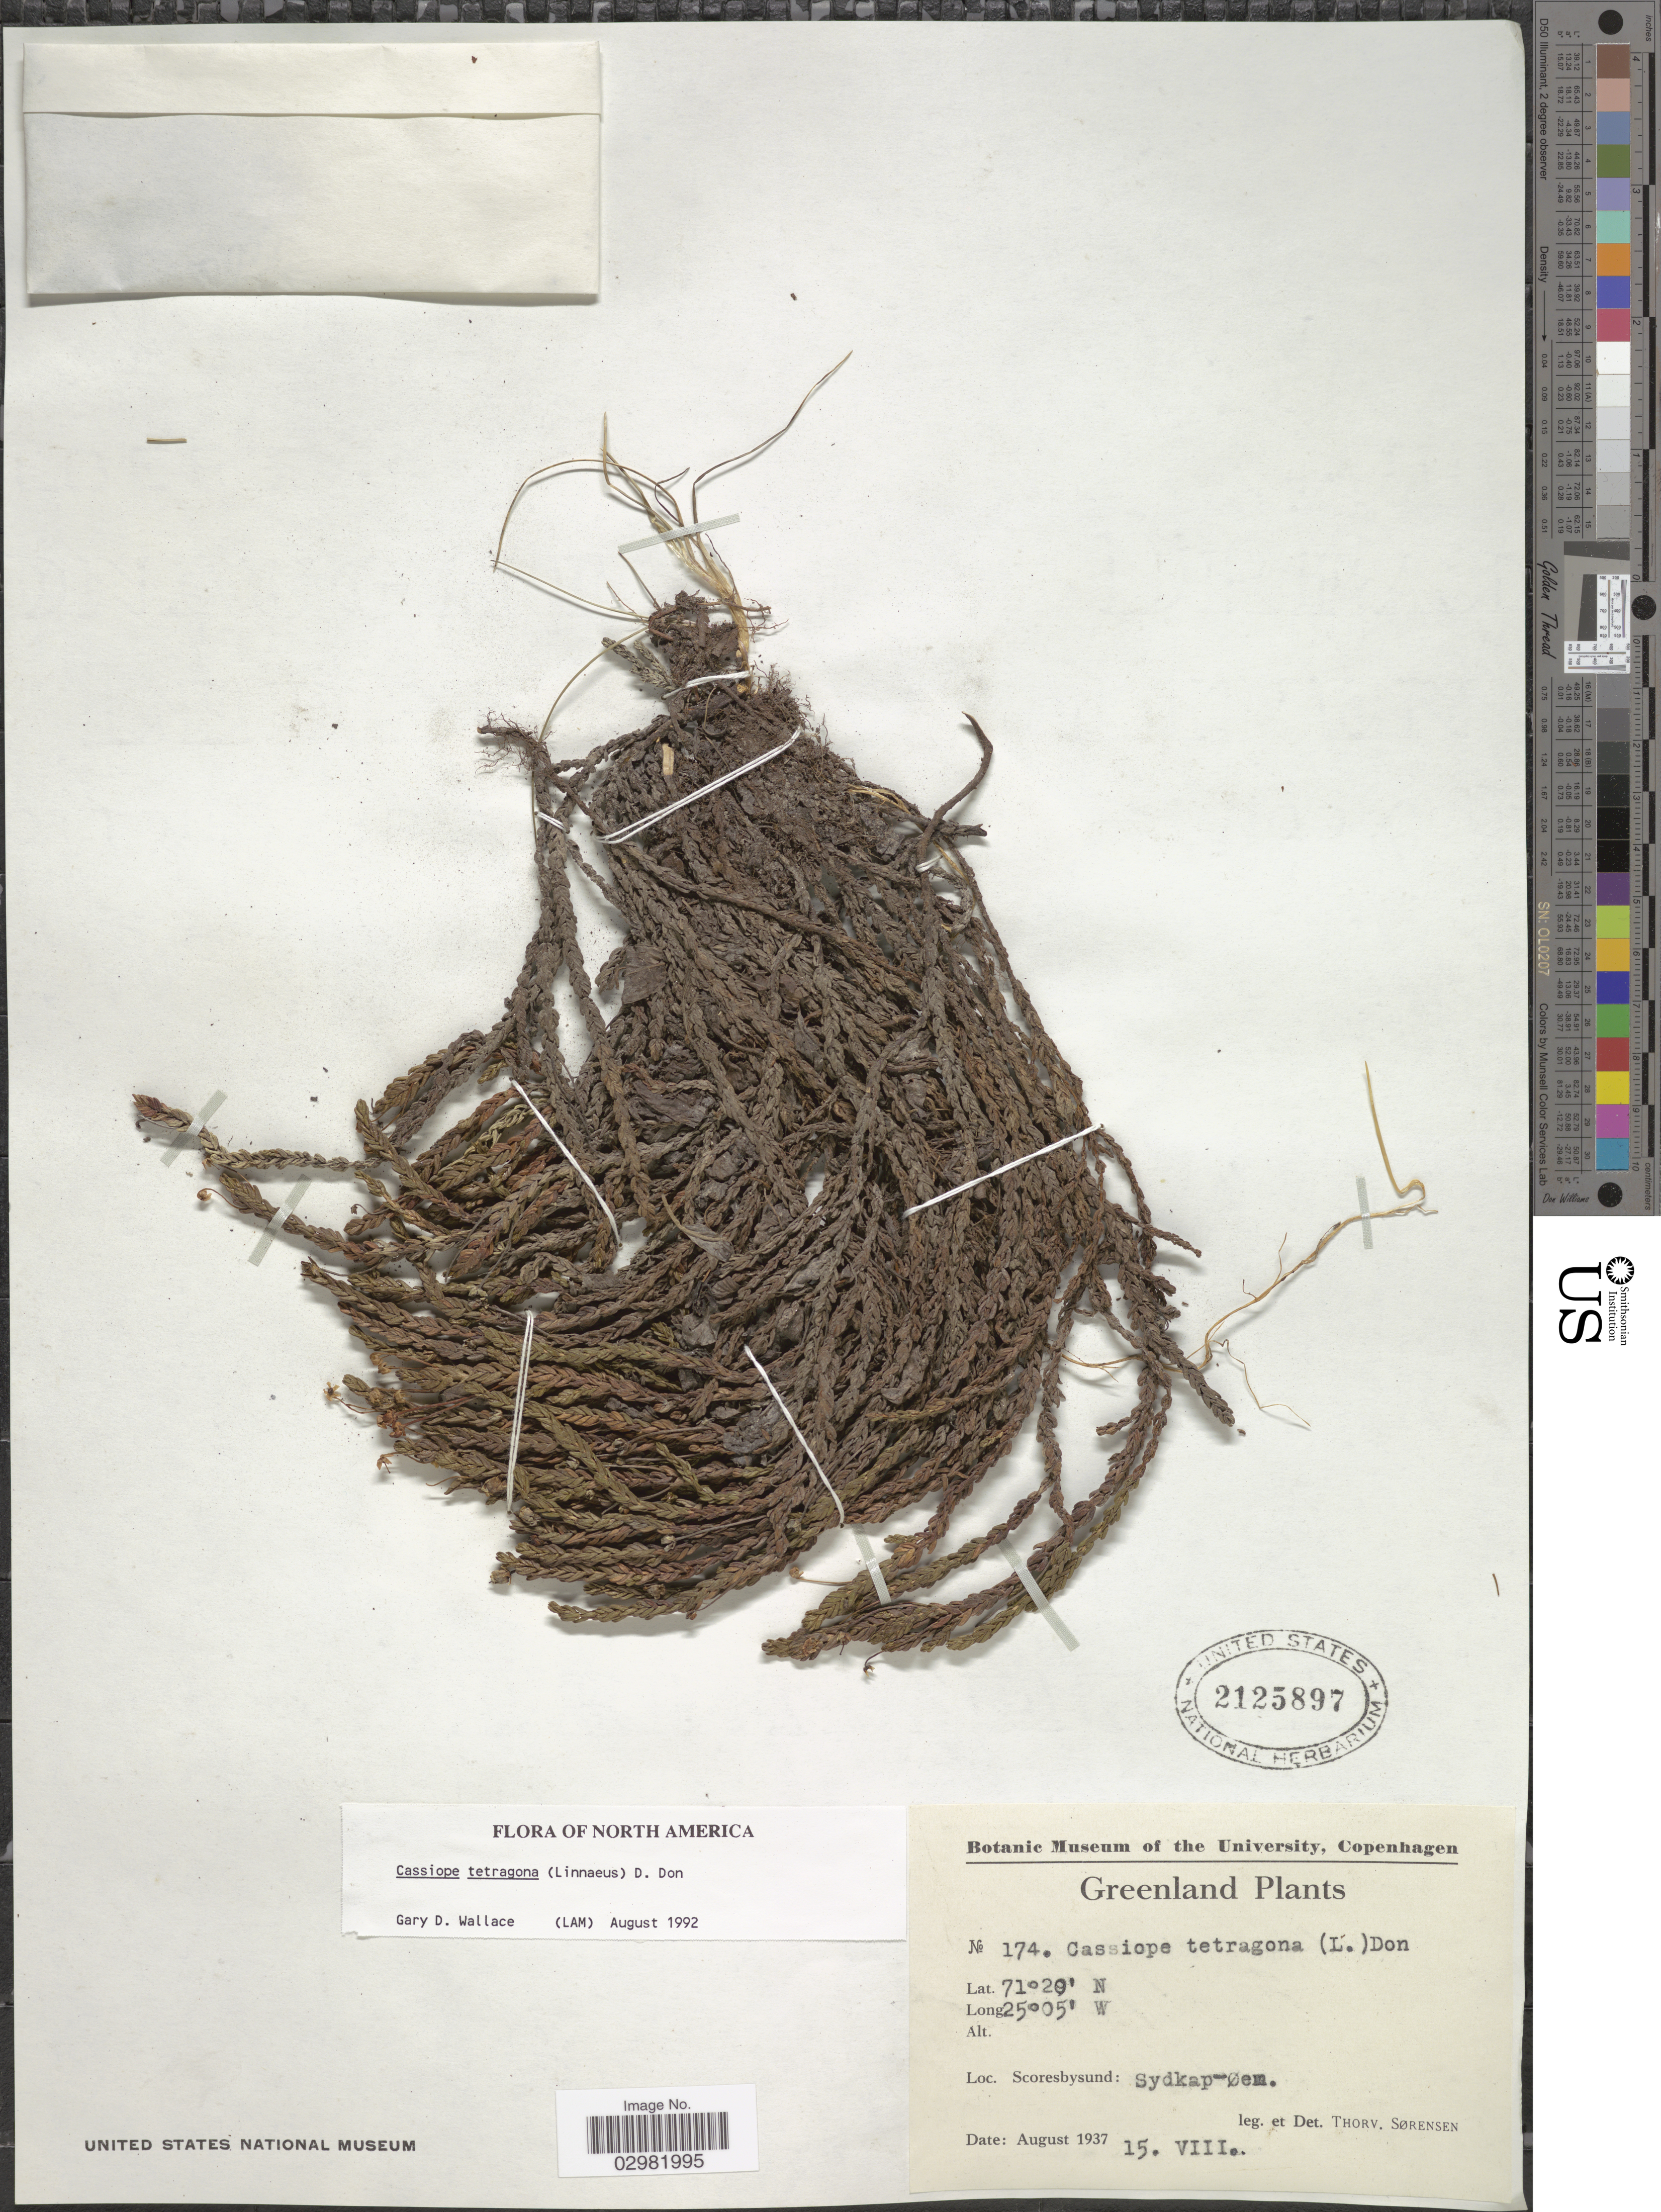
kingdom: Plantae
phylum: Tracheophyta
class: Magnoliopsida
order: Ericales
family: Ericaceae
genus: Cassiope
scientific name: Cassiope tetragona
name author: (L.) D. Don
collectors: T. Sorensen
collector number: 174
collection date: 1937-08-15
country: Greenland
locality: Scoresbysund: Sydkap-øem.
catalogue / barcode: US 2125897